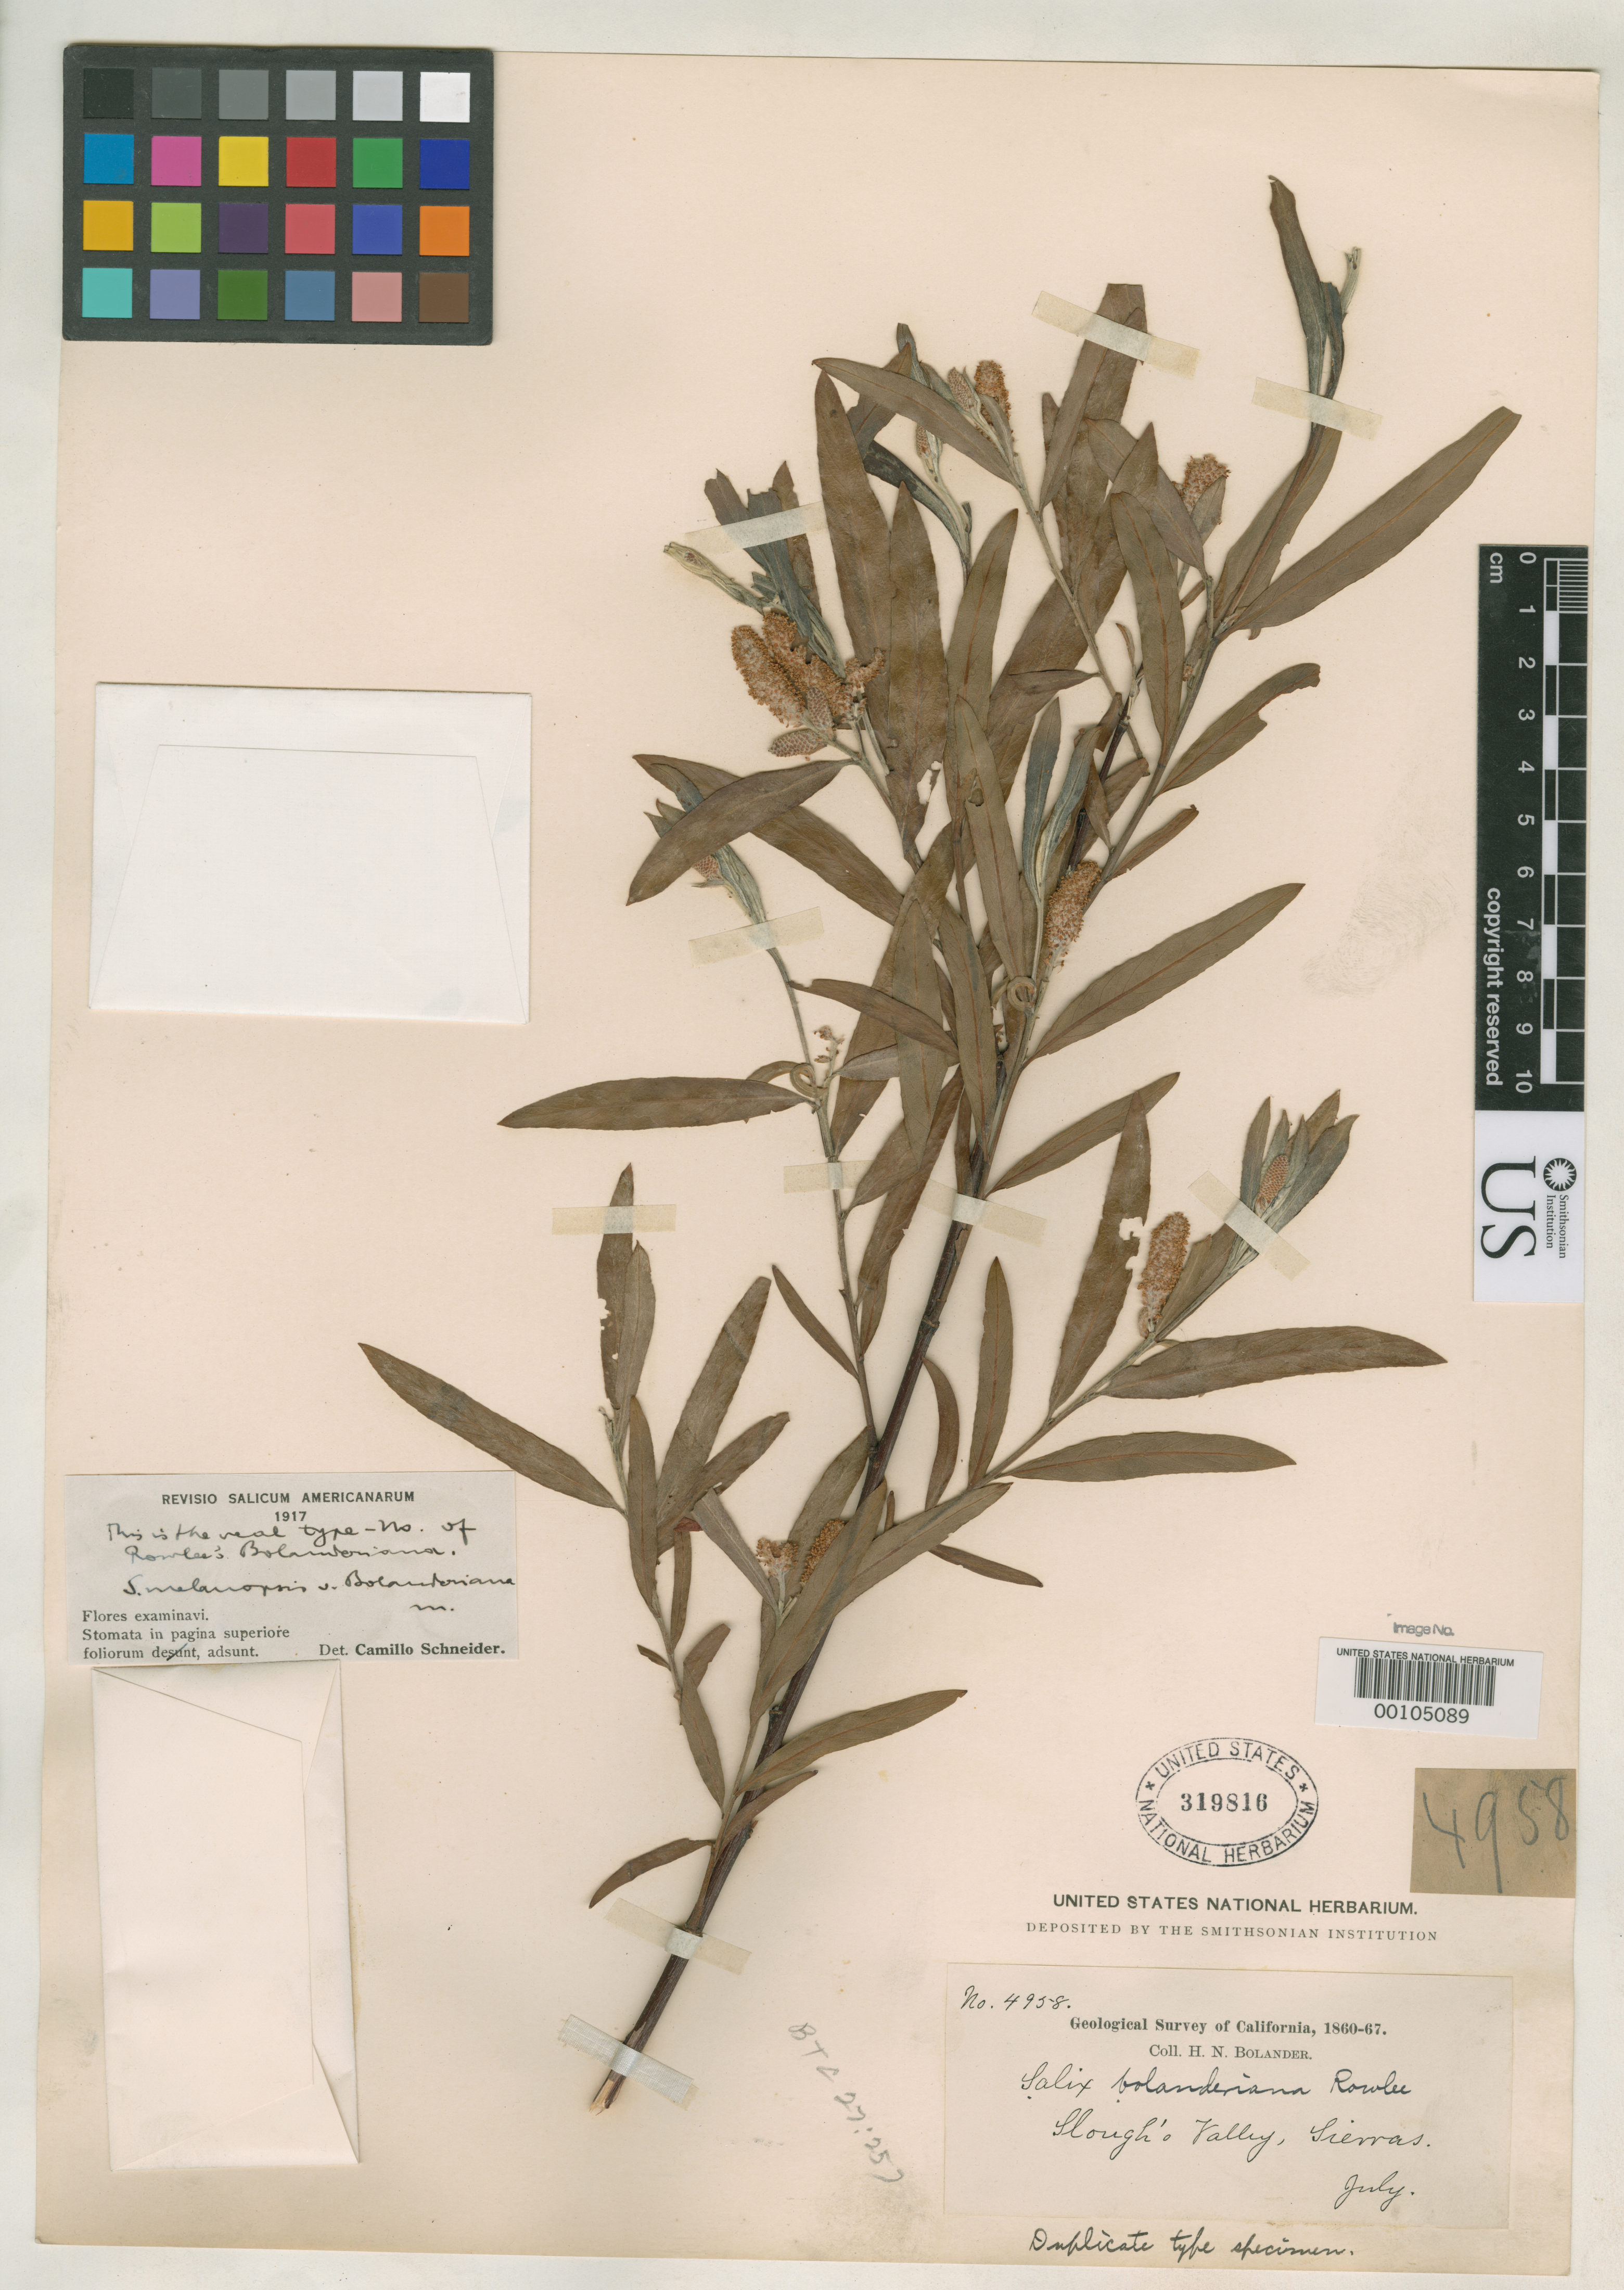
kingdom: Plantae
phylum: Tracheophyta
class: Magnoliopsida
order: Malpighiales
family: Salicaceae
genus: Salix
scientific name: Salix bolanderiana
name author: Rowlee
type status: Syntype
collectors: H. Bolander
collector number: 4958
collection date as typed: Jul 1860 to -- Jul 1867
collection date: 1860-07/1867-07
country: United States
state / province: California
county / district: Mariposa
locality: Yosemite Valley, Sierras.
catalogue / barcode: US 319816